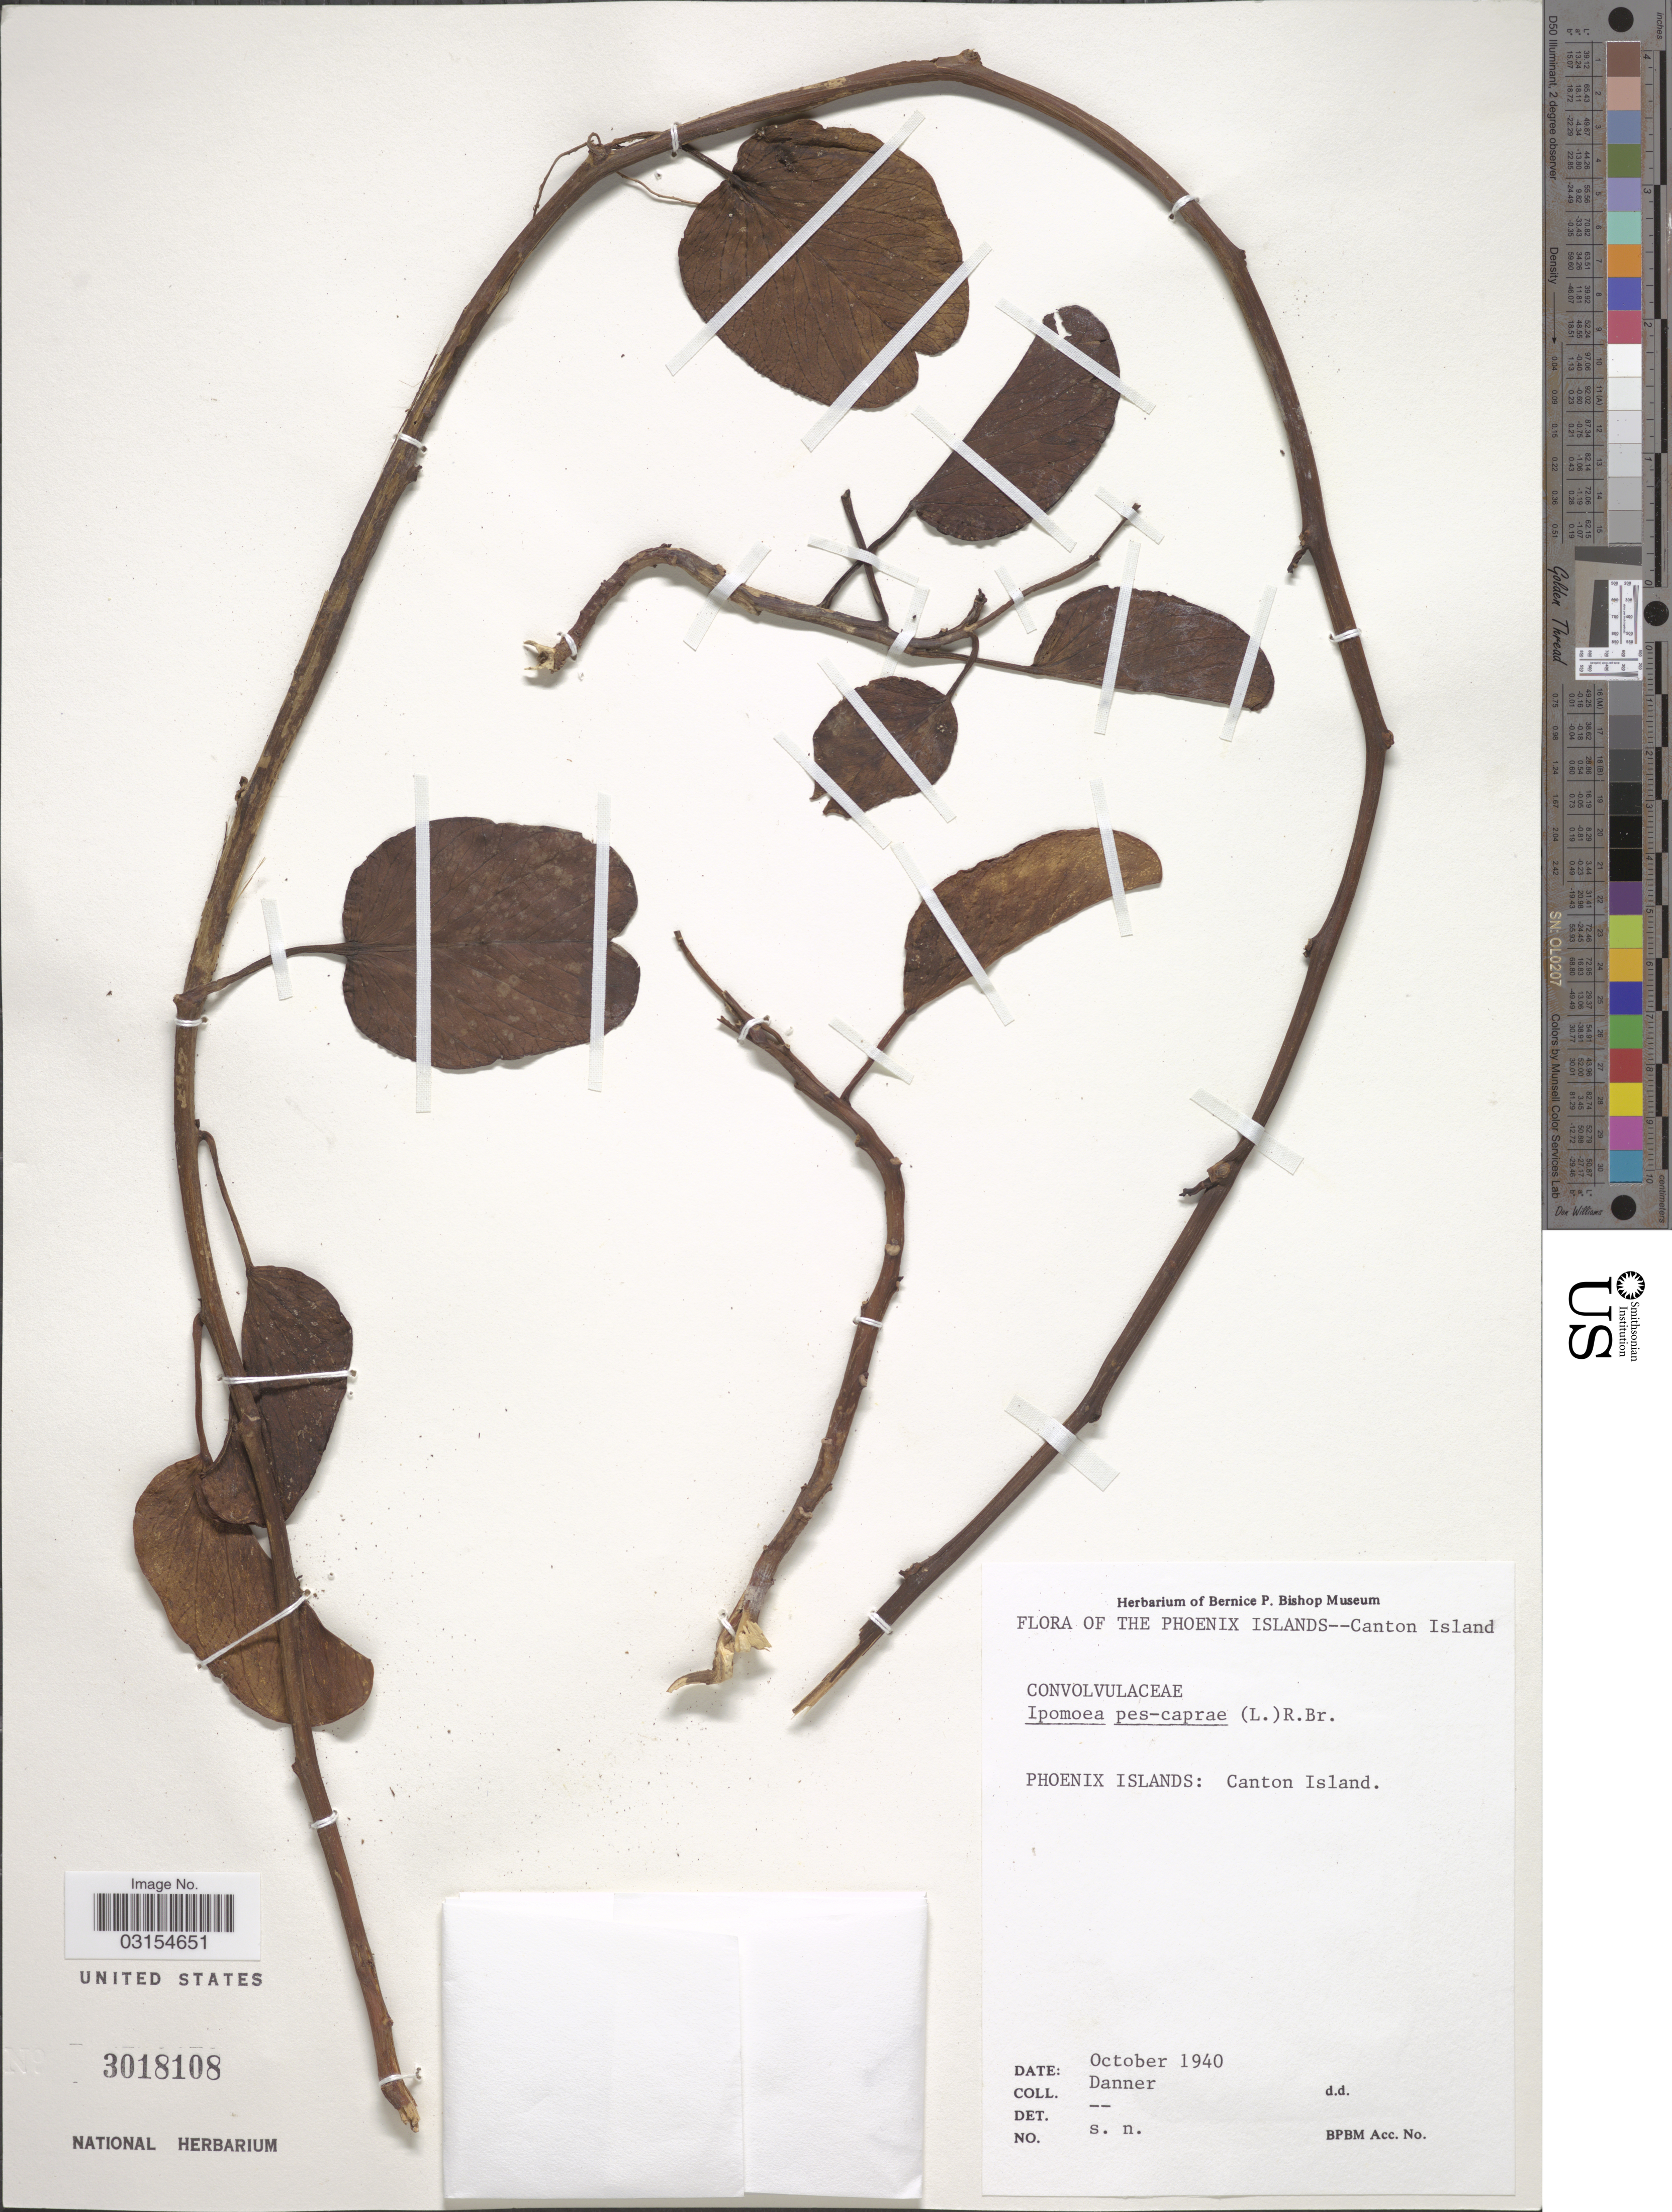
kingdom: Plantae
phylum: Tracheophyta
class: Magnoliopsida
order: Solanales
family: Convolvulaceae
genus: Ipomoea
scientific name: Ipomoea pes-caprae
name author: (L.) R. Br.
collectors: Danner, --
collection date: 1940-10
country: Kiribati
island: Kanton [Canton] Atoll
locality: The Phoenix Islands -- Canton Island.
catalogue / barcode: US 3018108